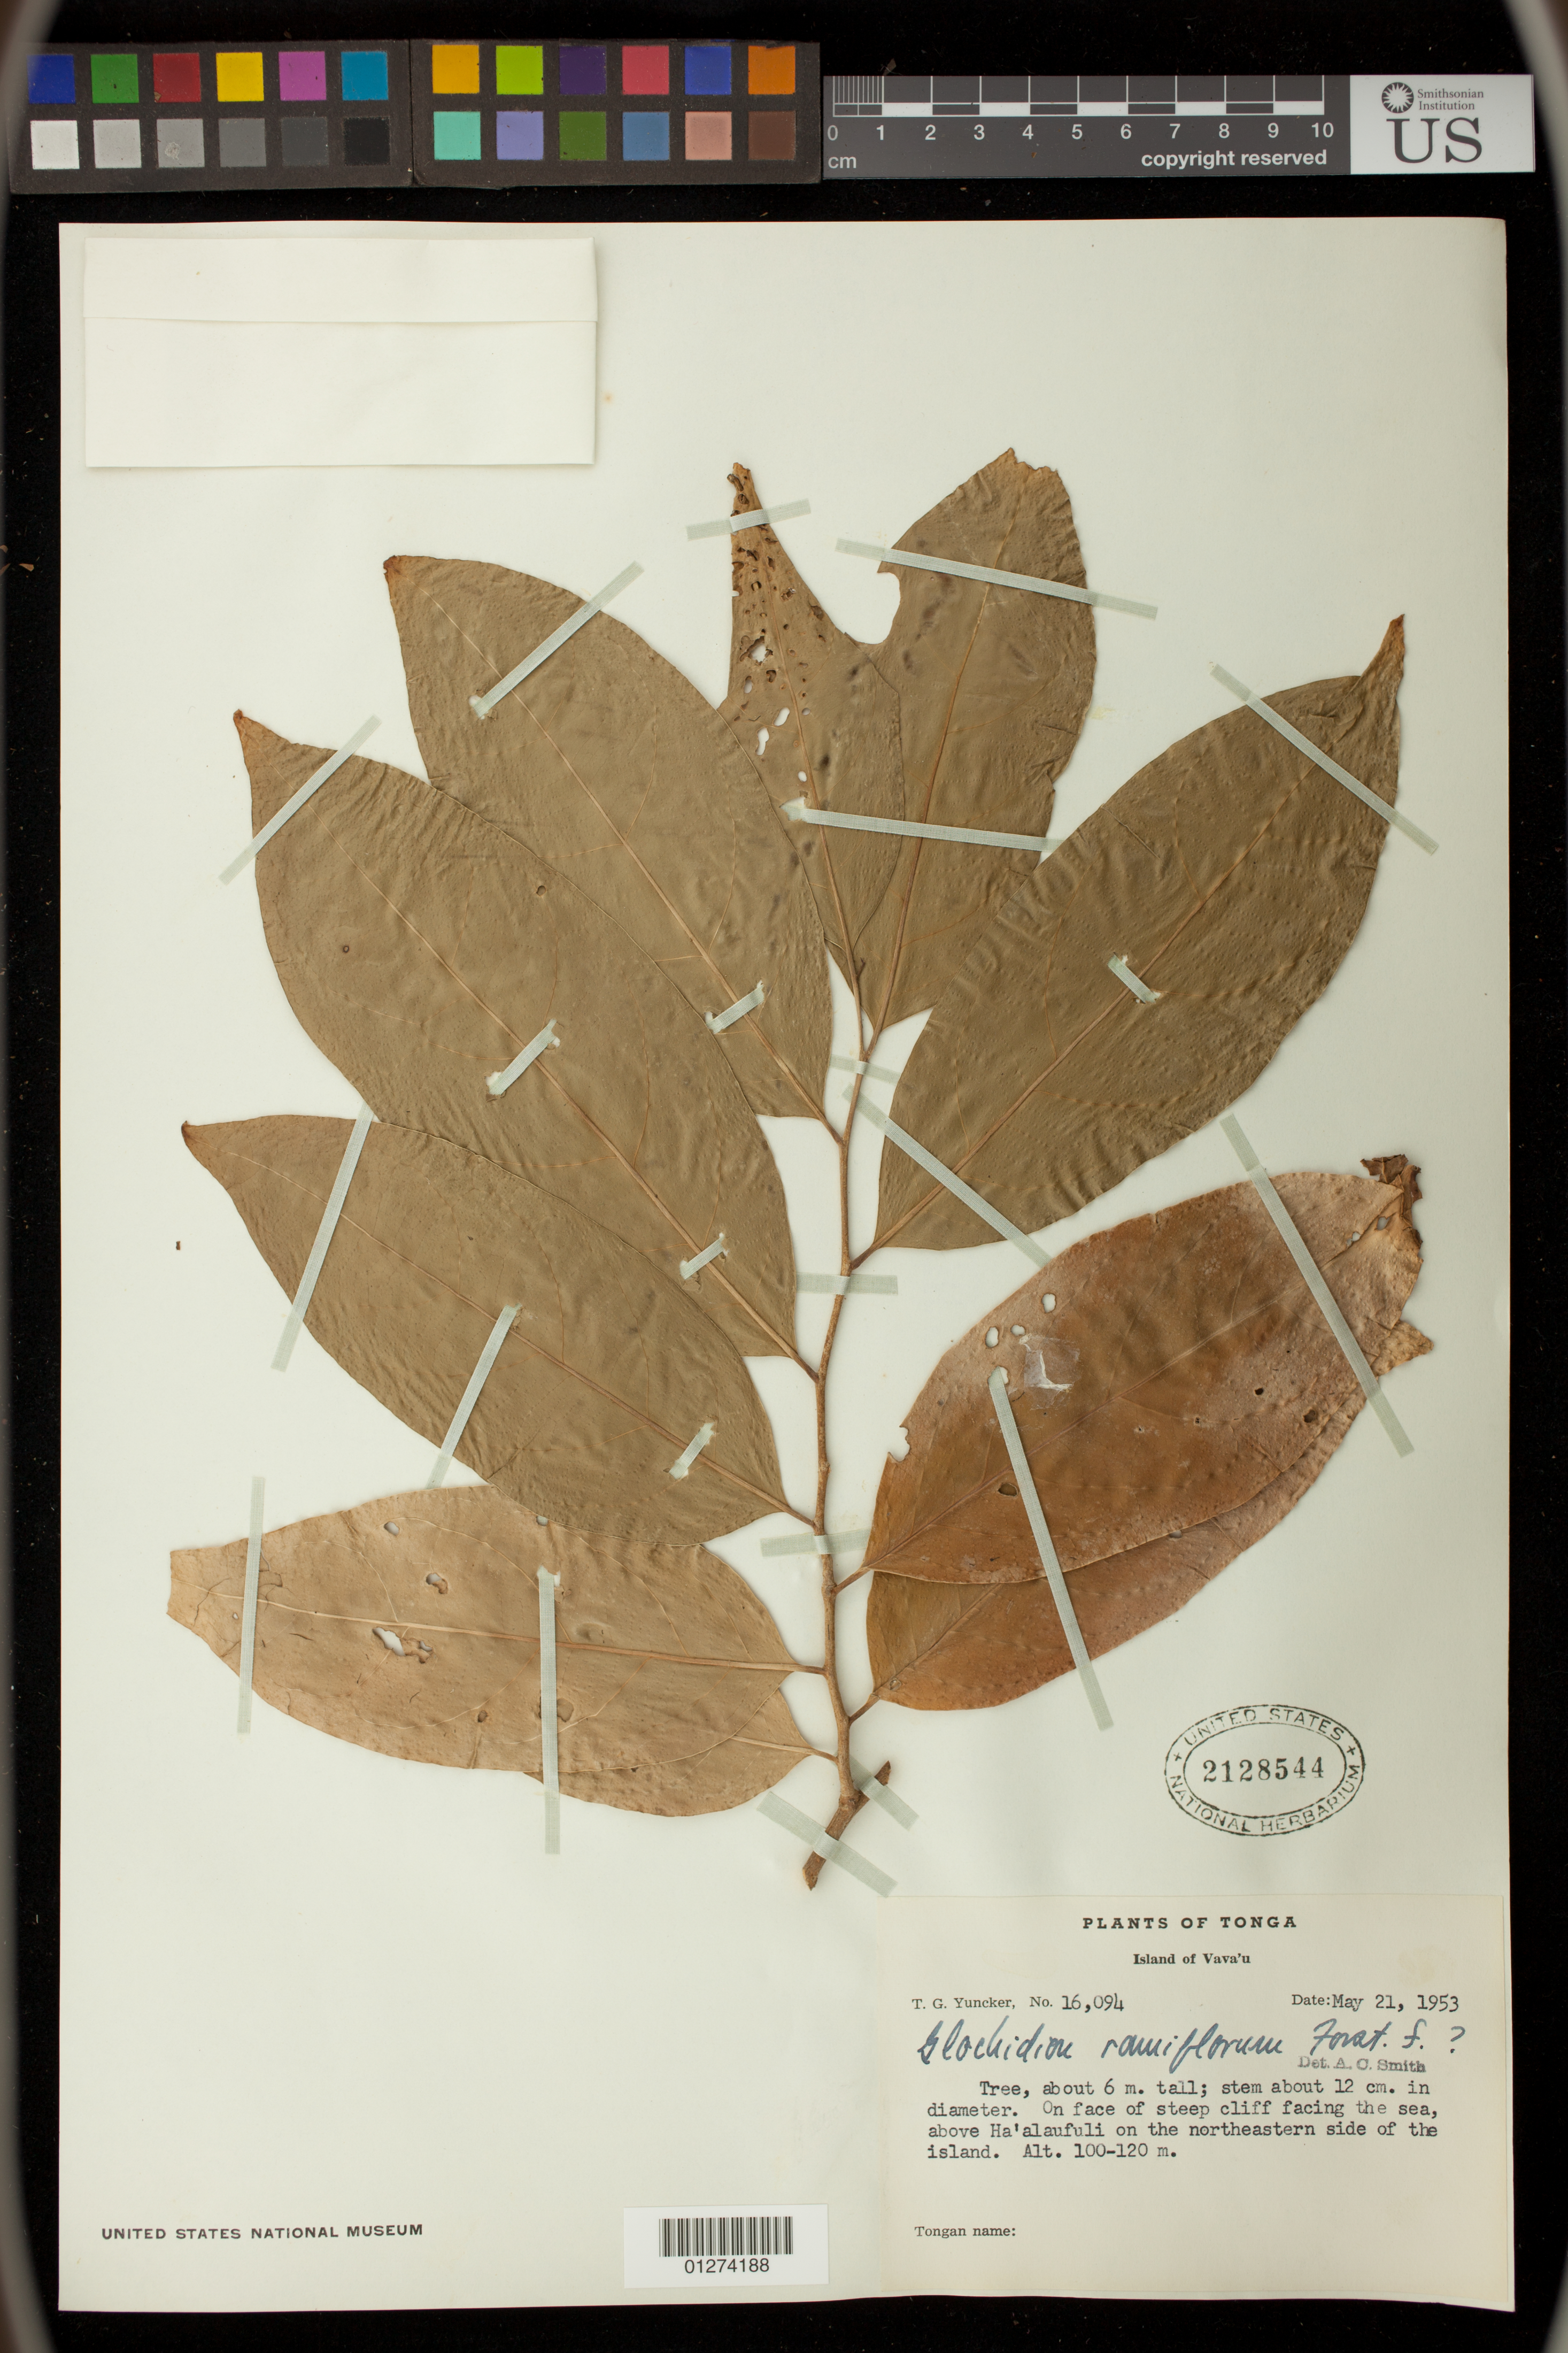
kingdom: Plantae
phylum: Tracheophyta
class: Magnoliopsida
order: Malpighiales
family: Phyllanthaceae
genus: Glochidion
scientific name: Glochidion ramiflorum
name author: J.R. Forst. & G. Forst.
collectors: T. G. Yuncker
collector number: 16094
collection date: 1953-05-21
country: Tonga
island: Vavau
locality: Face of steep cliff facing the sea, above Ha'alaufuli on the northeastern side of the island.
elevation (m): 100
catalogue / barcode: US 2128544